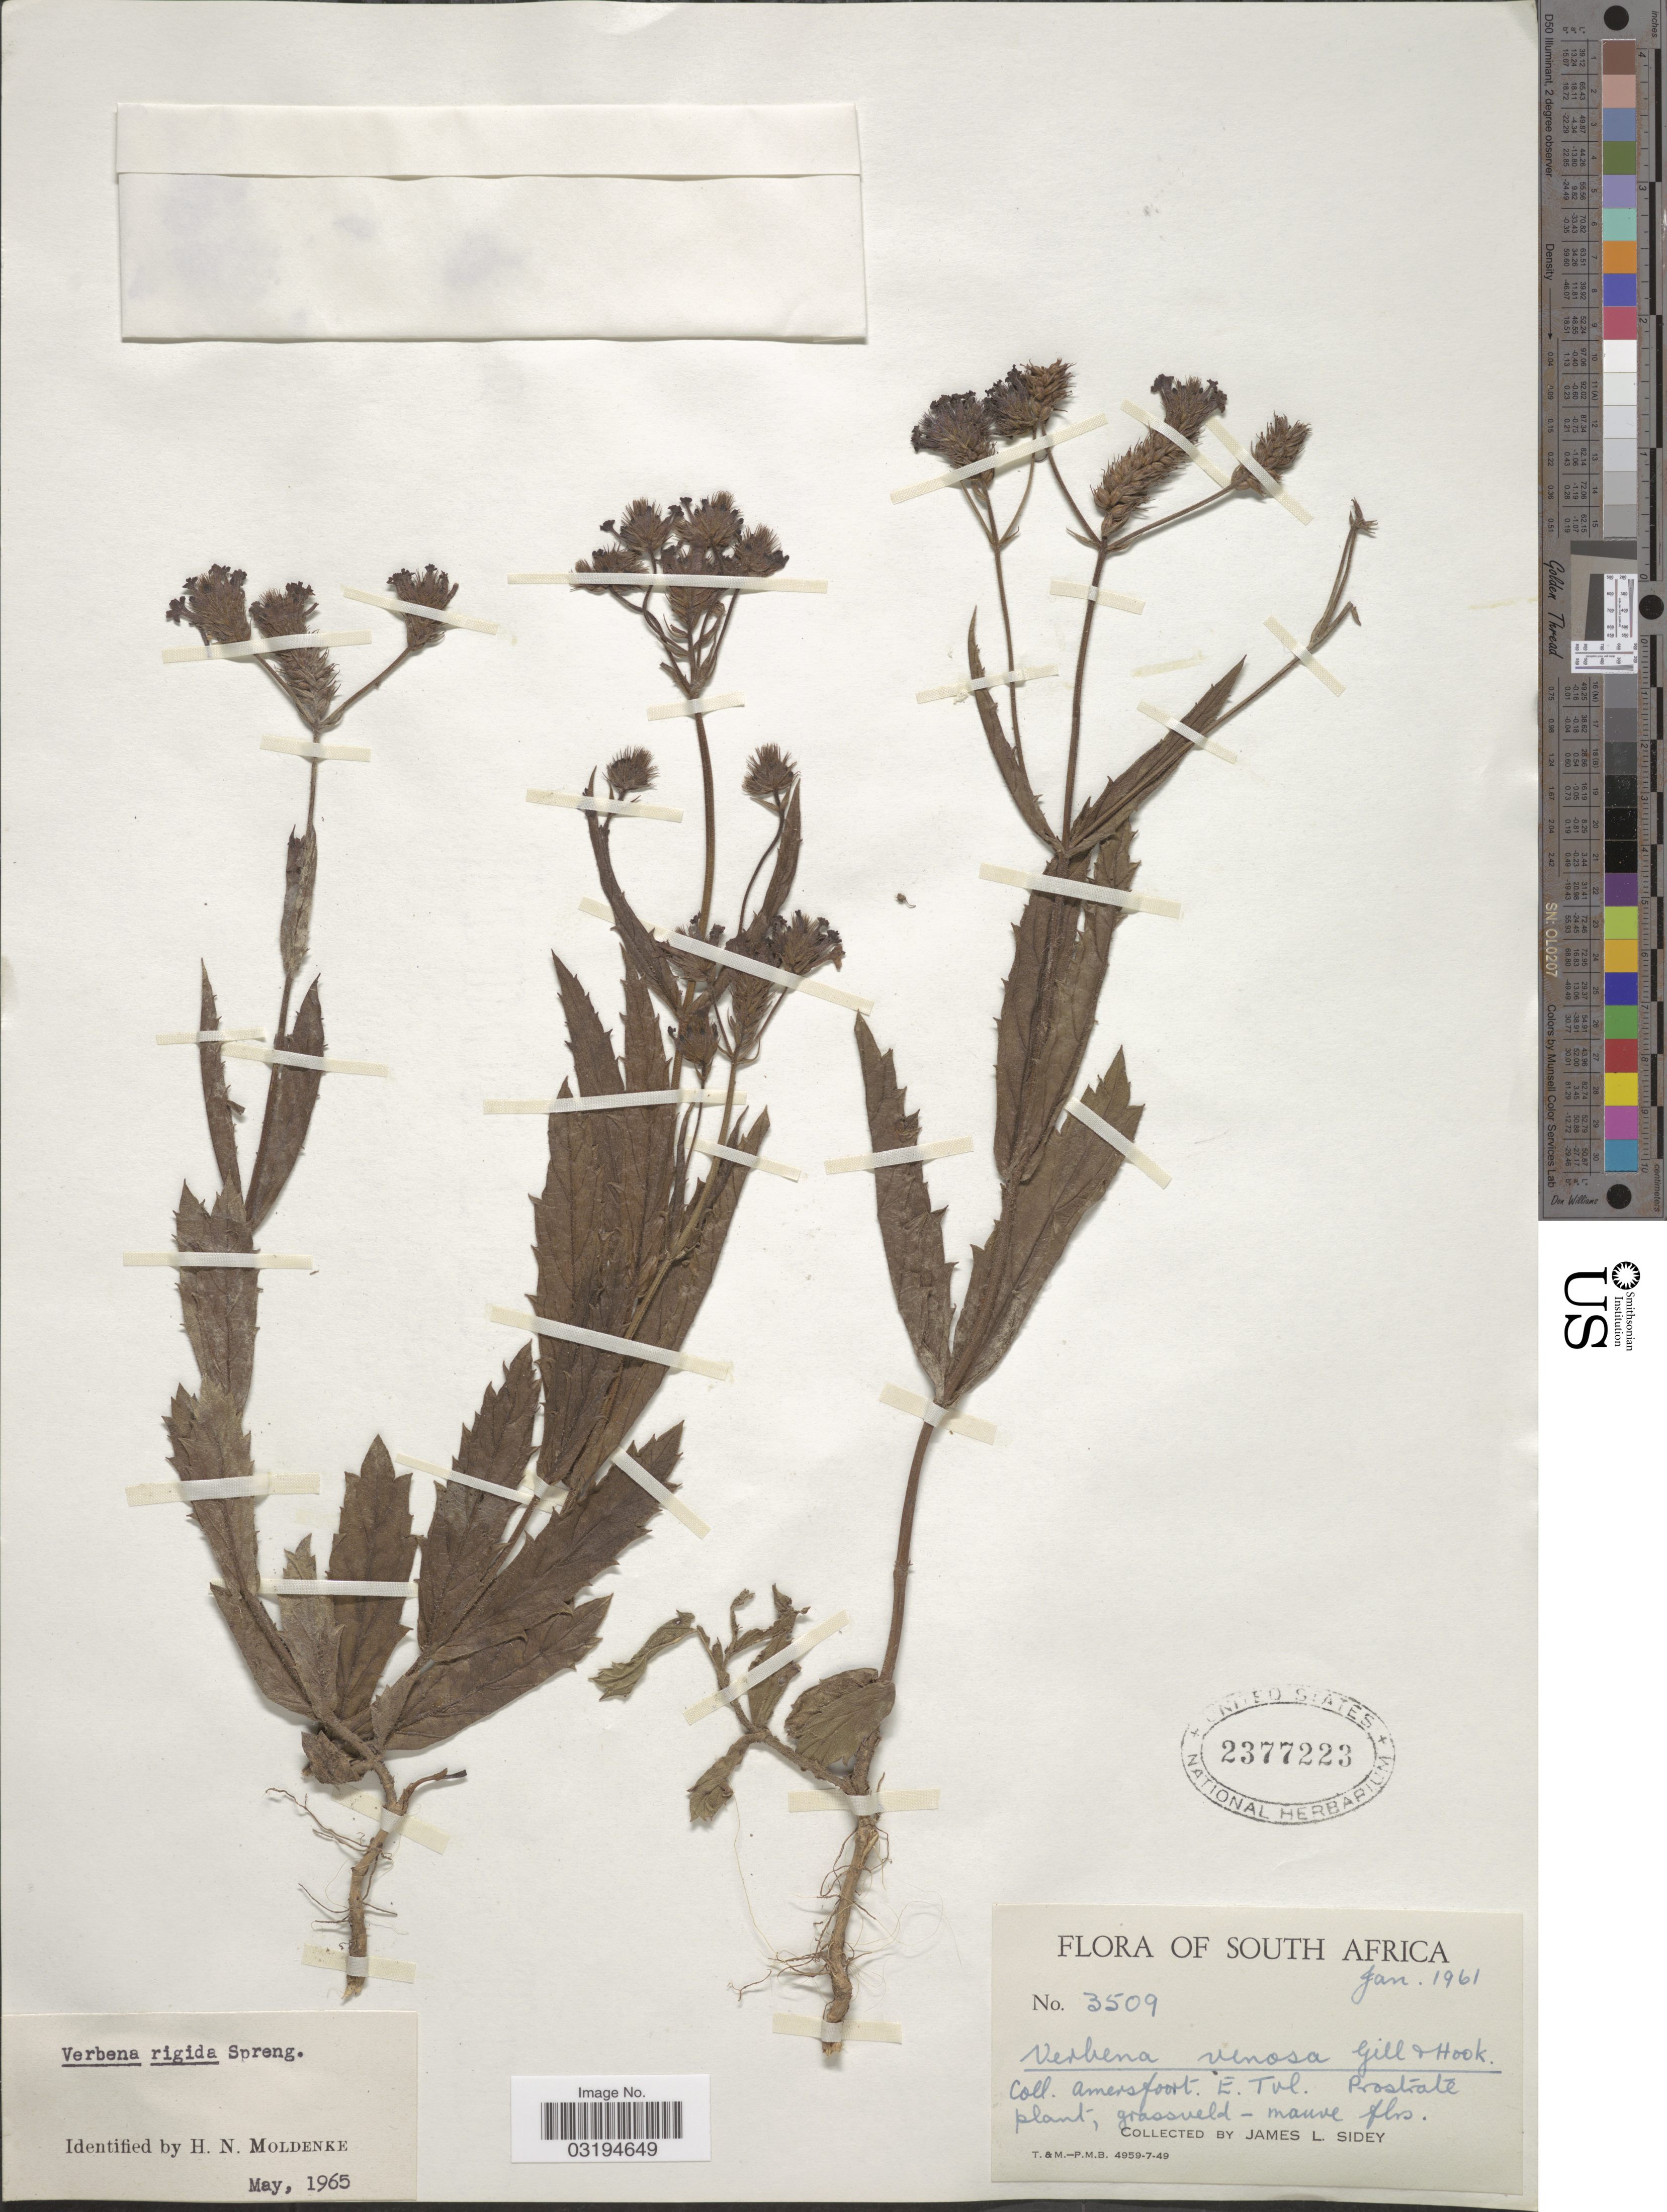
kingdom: Plantae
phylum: Tracheophyta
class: Magnoliopsida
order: Lamiales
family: Verbenaceae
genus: Verbena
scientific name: Verbena rigida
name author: Spreng.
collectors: J. L. Sidey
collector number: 3509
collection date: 1961-01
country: South Africa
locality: Amersfoort. E. Tvl.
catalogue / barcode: US 2377223